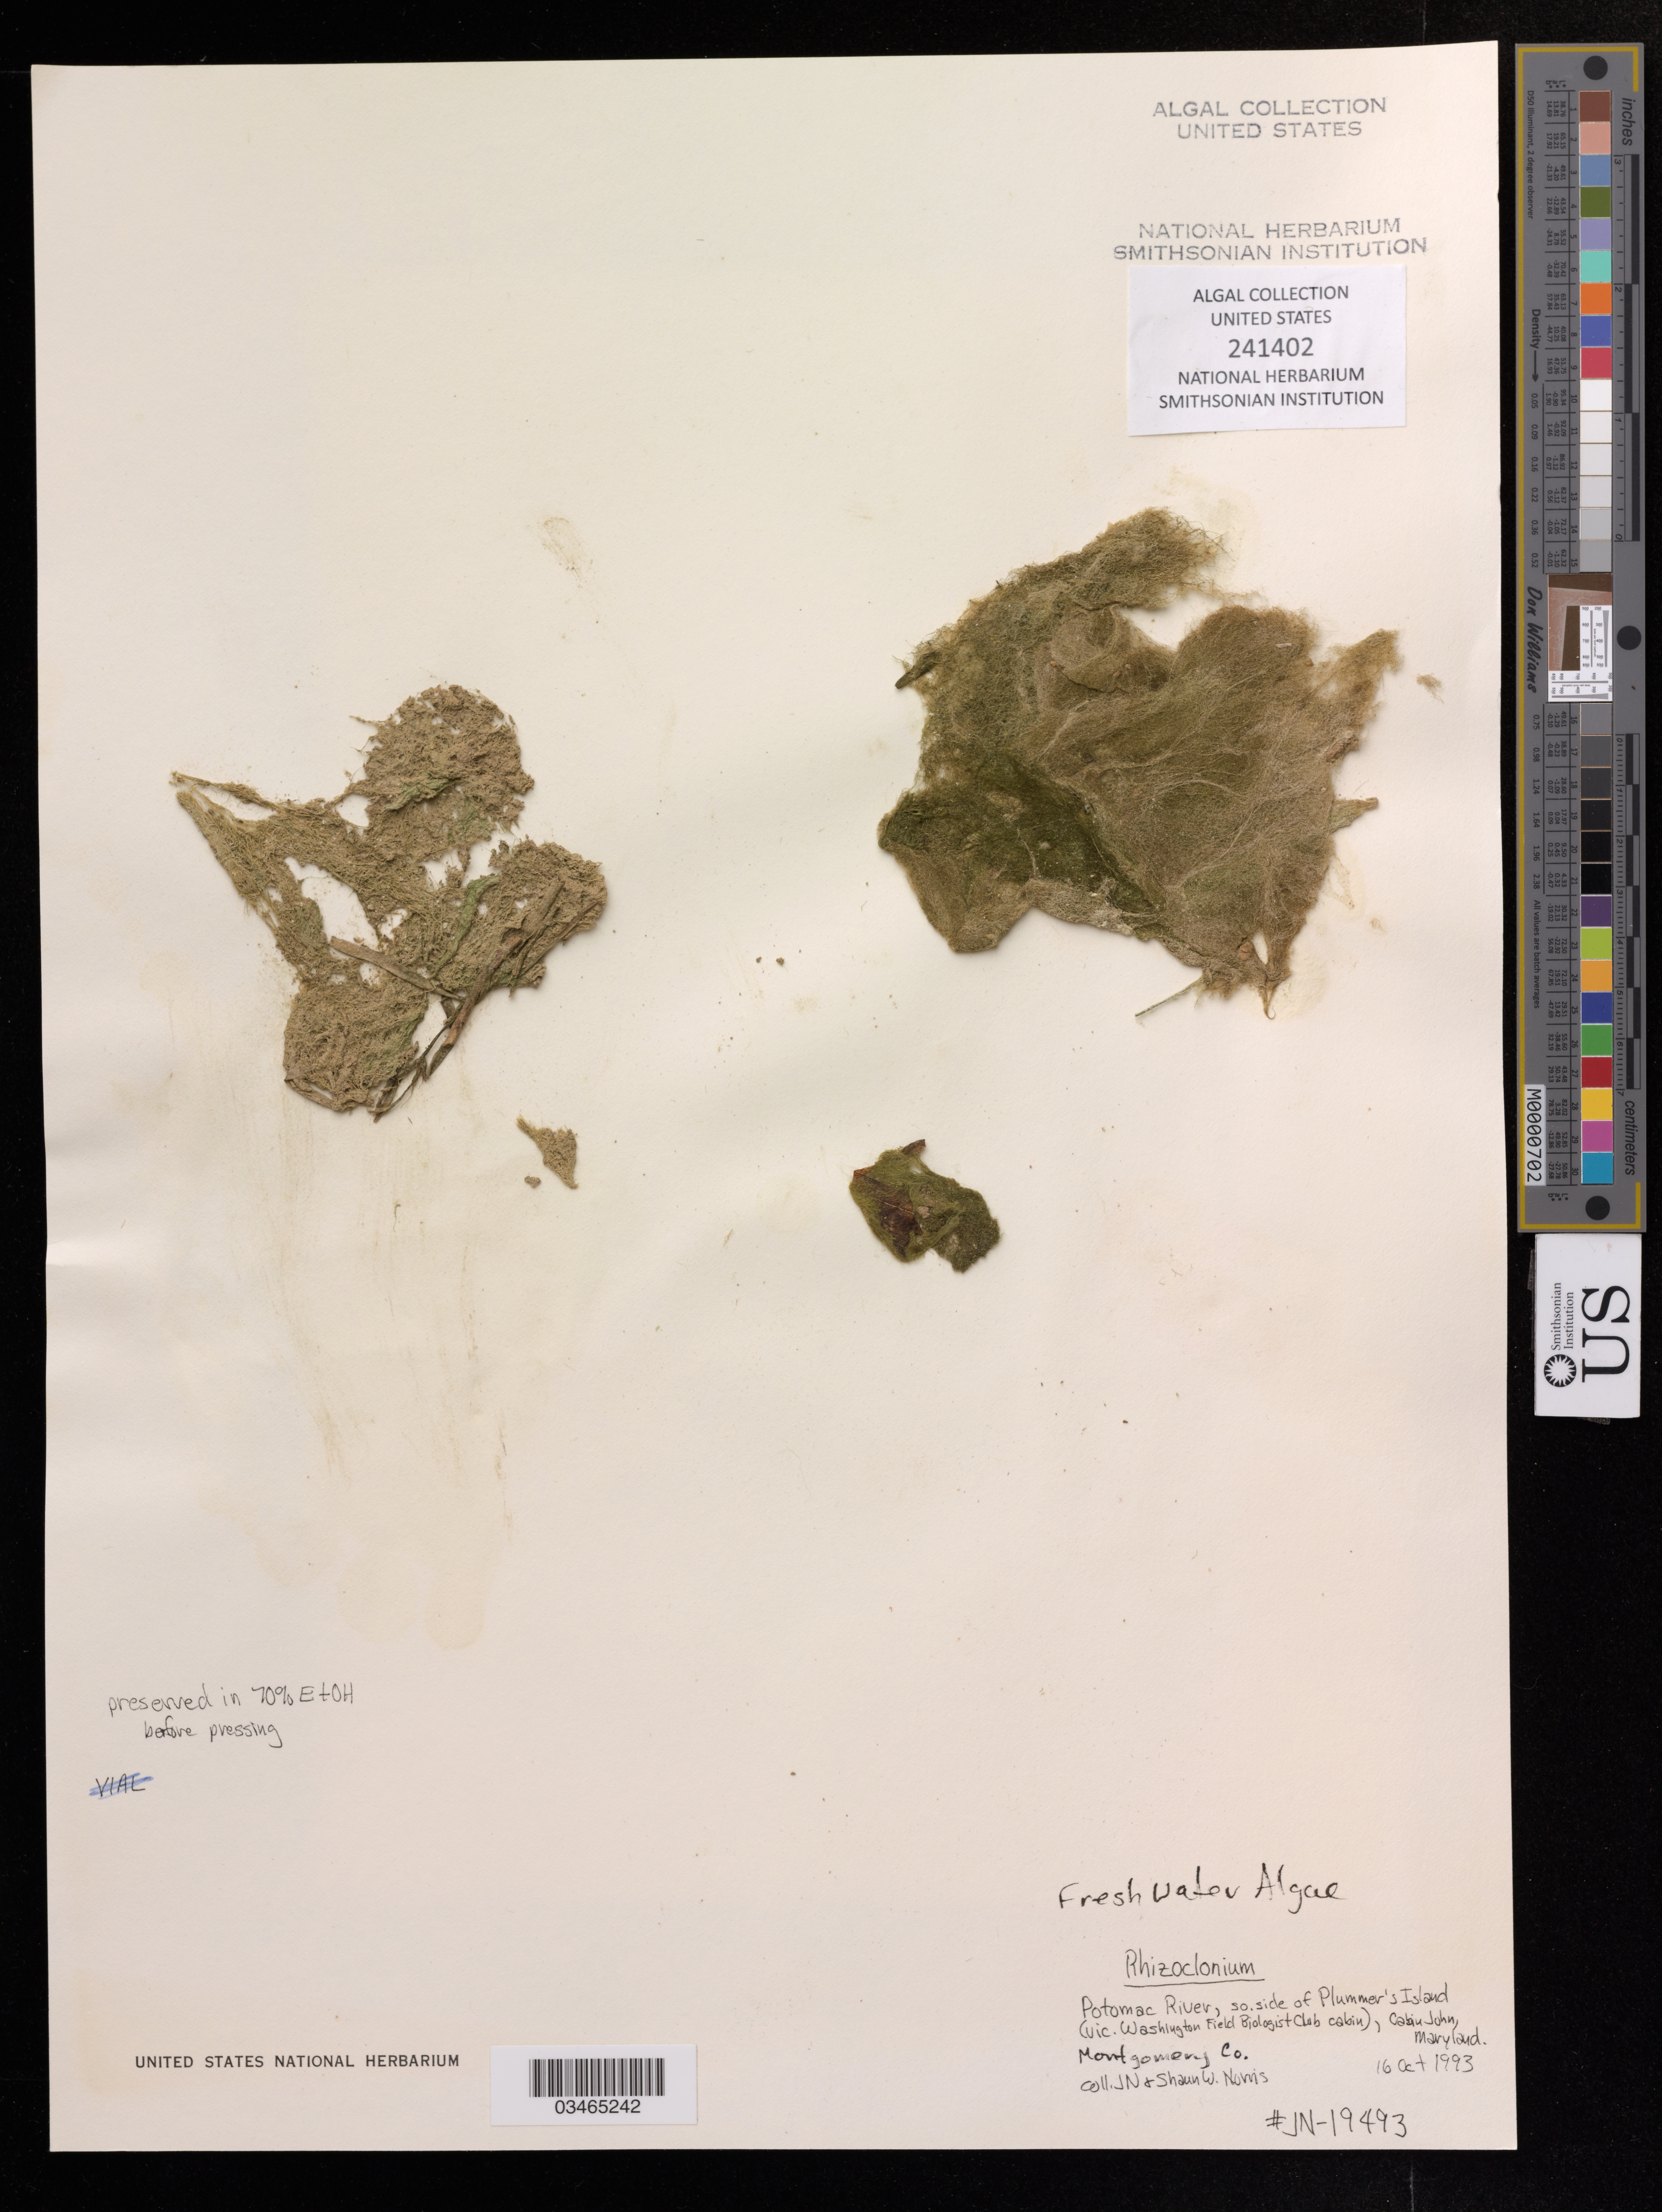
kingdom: Plantae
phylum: Chlorophyta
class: Ulvophyceae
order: Cladophorales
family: Cladophoraceae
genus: Rhizoclonium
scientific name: Rhizoclonium sp.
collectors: J. Norris & S. Norris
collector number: JN-19493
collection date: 1993-10-16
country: United States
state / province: Maryland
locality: Potomac River, so. side of Plummer's Island, Cabin John, Montgomery Co.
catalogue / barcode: US 241402